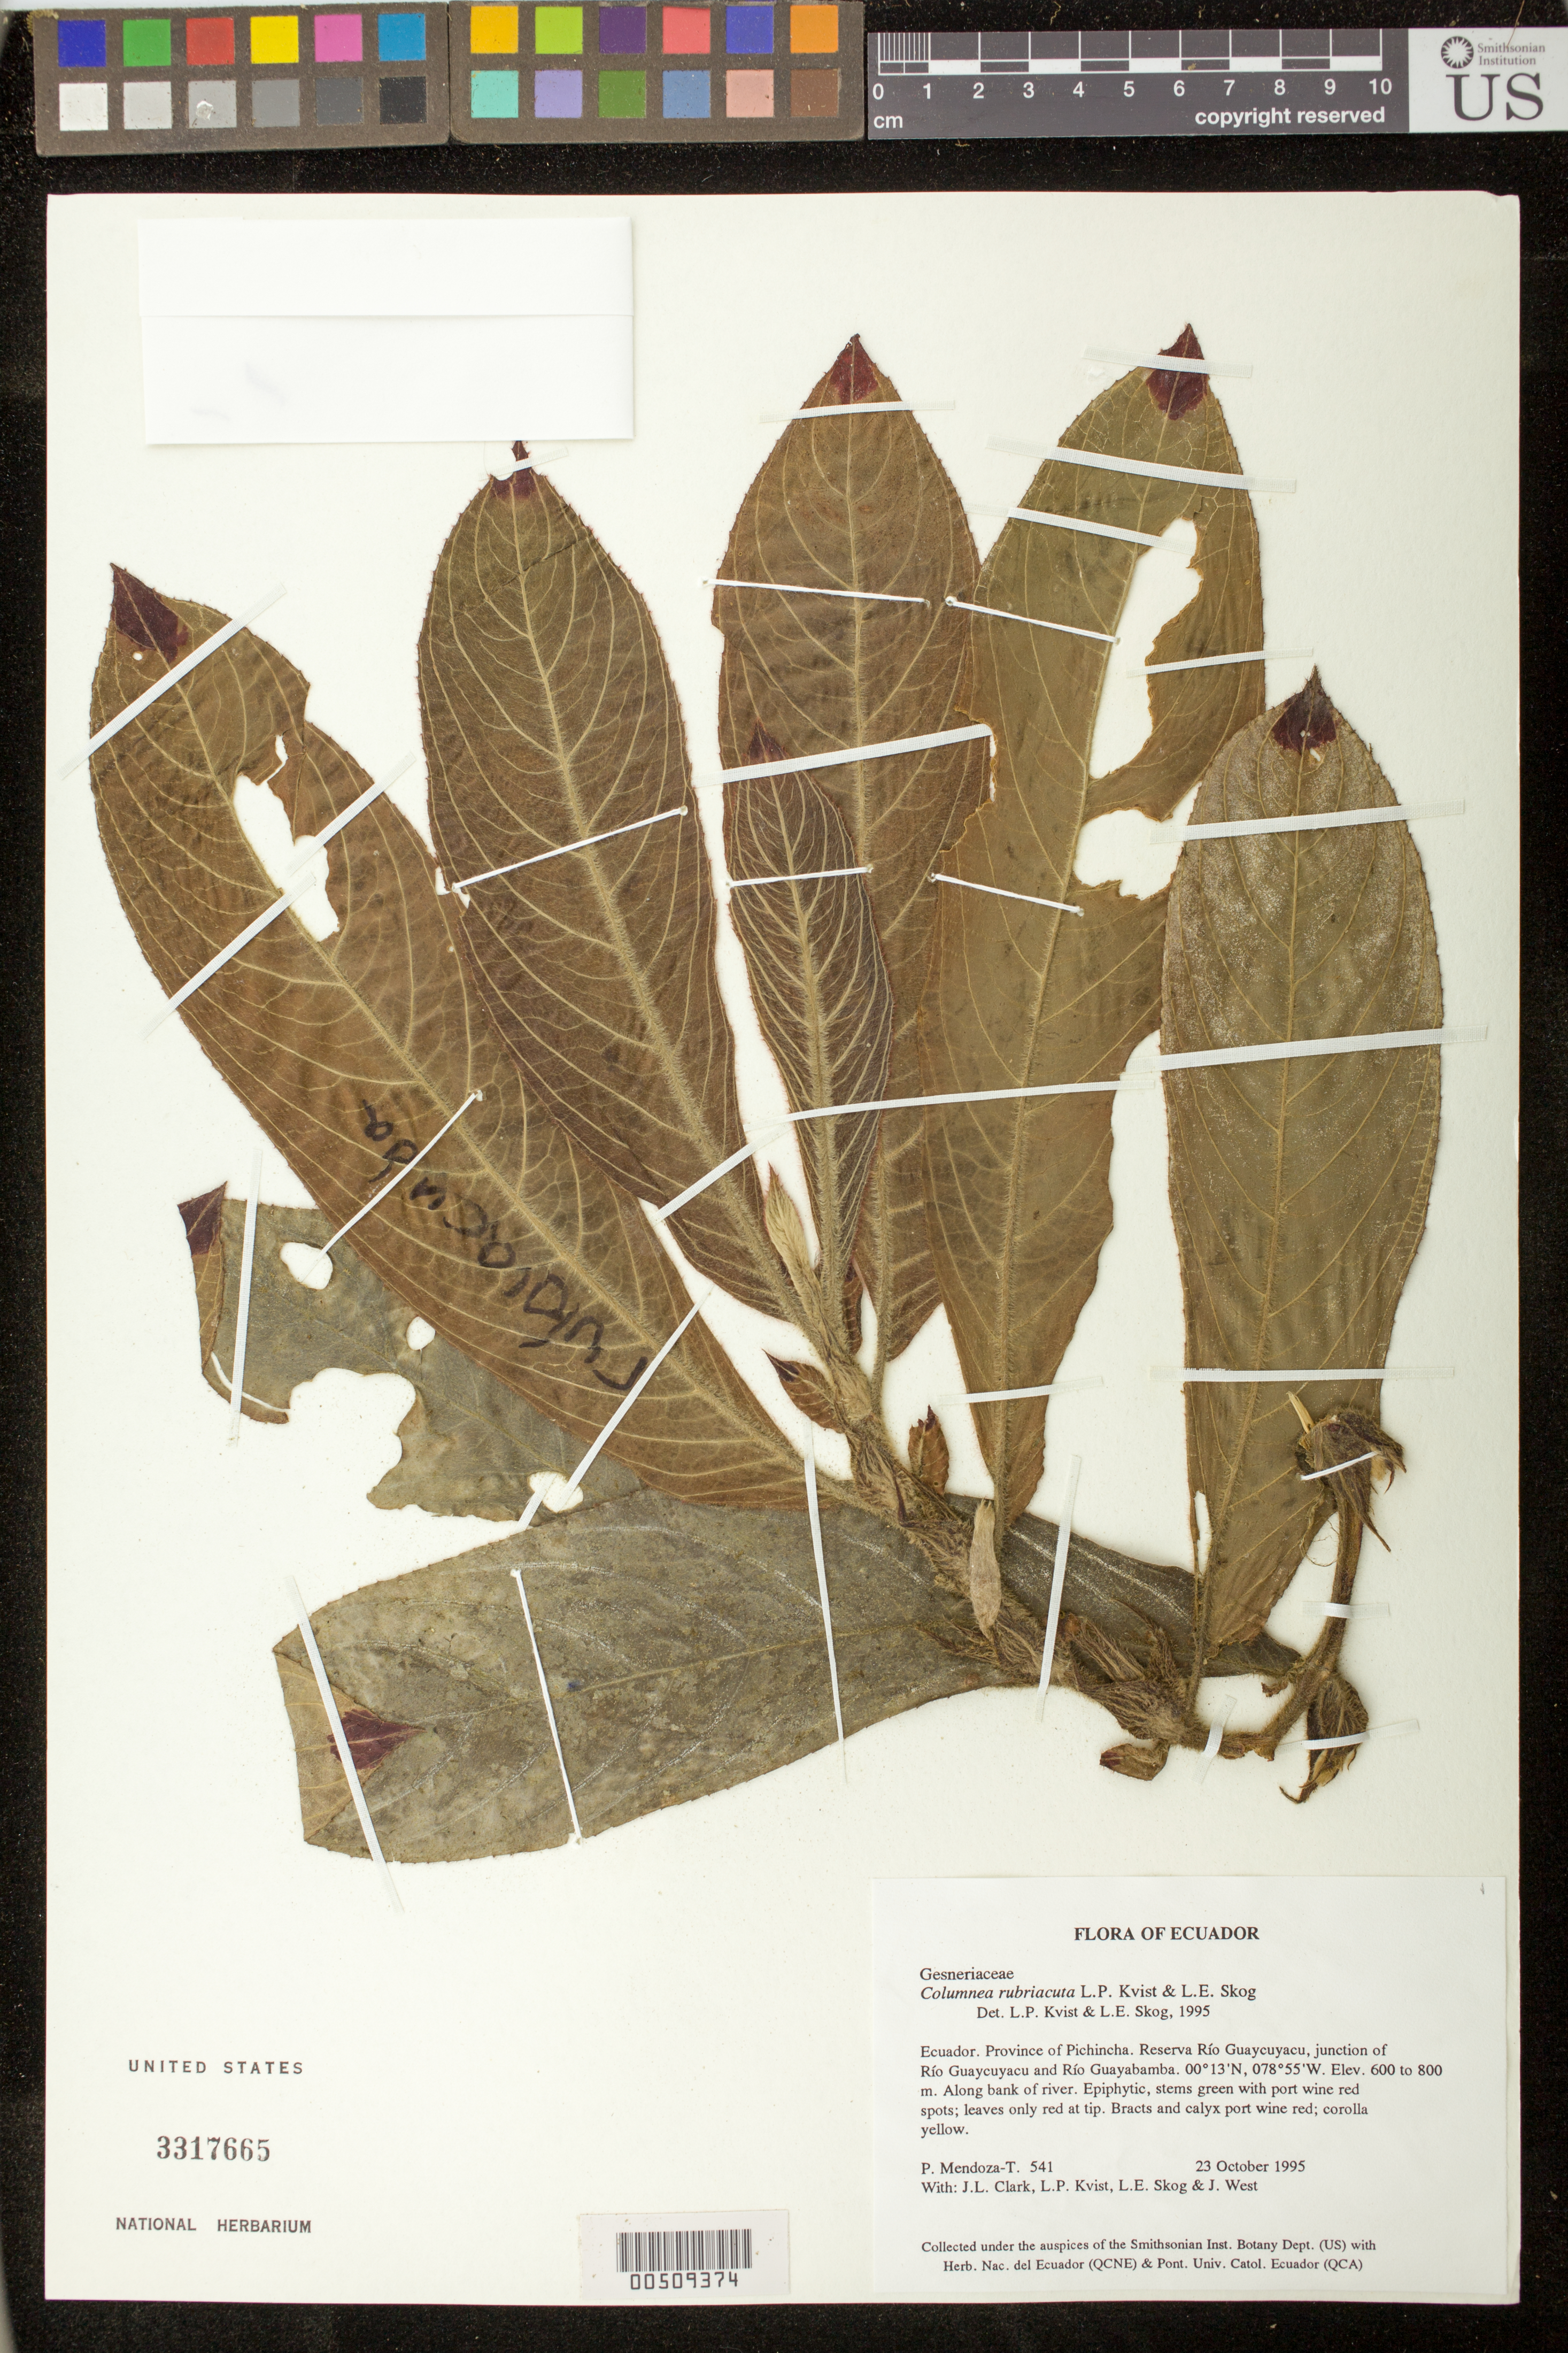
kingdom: Plantae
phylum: Tracheophyta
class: Magnoliopsida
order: Lamiales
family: Gesneriaceae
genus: Columnea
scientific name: Columnea rubriacuta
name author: (Wiehler) L.P. Kvist & L.E. Skog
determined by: Skog, Laurence E.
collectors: P. Mendoza-T., J. L. Clark, L. P. Kvist, L. E. Skog & J. West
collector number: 541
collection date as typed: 23 Oct 1995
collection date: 1995-10-23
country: Ecuador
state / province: Pichincha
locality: Reserva Río Guaycuyacu, junction of Río Guaycuyacu and Río Guayabamba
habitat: Along bank of river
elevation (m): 600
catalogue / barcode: US 3317665